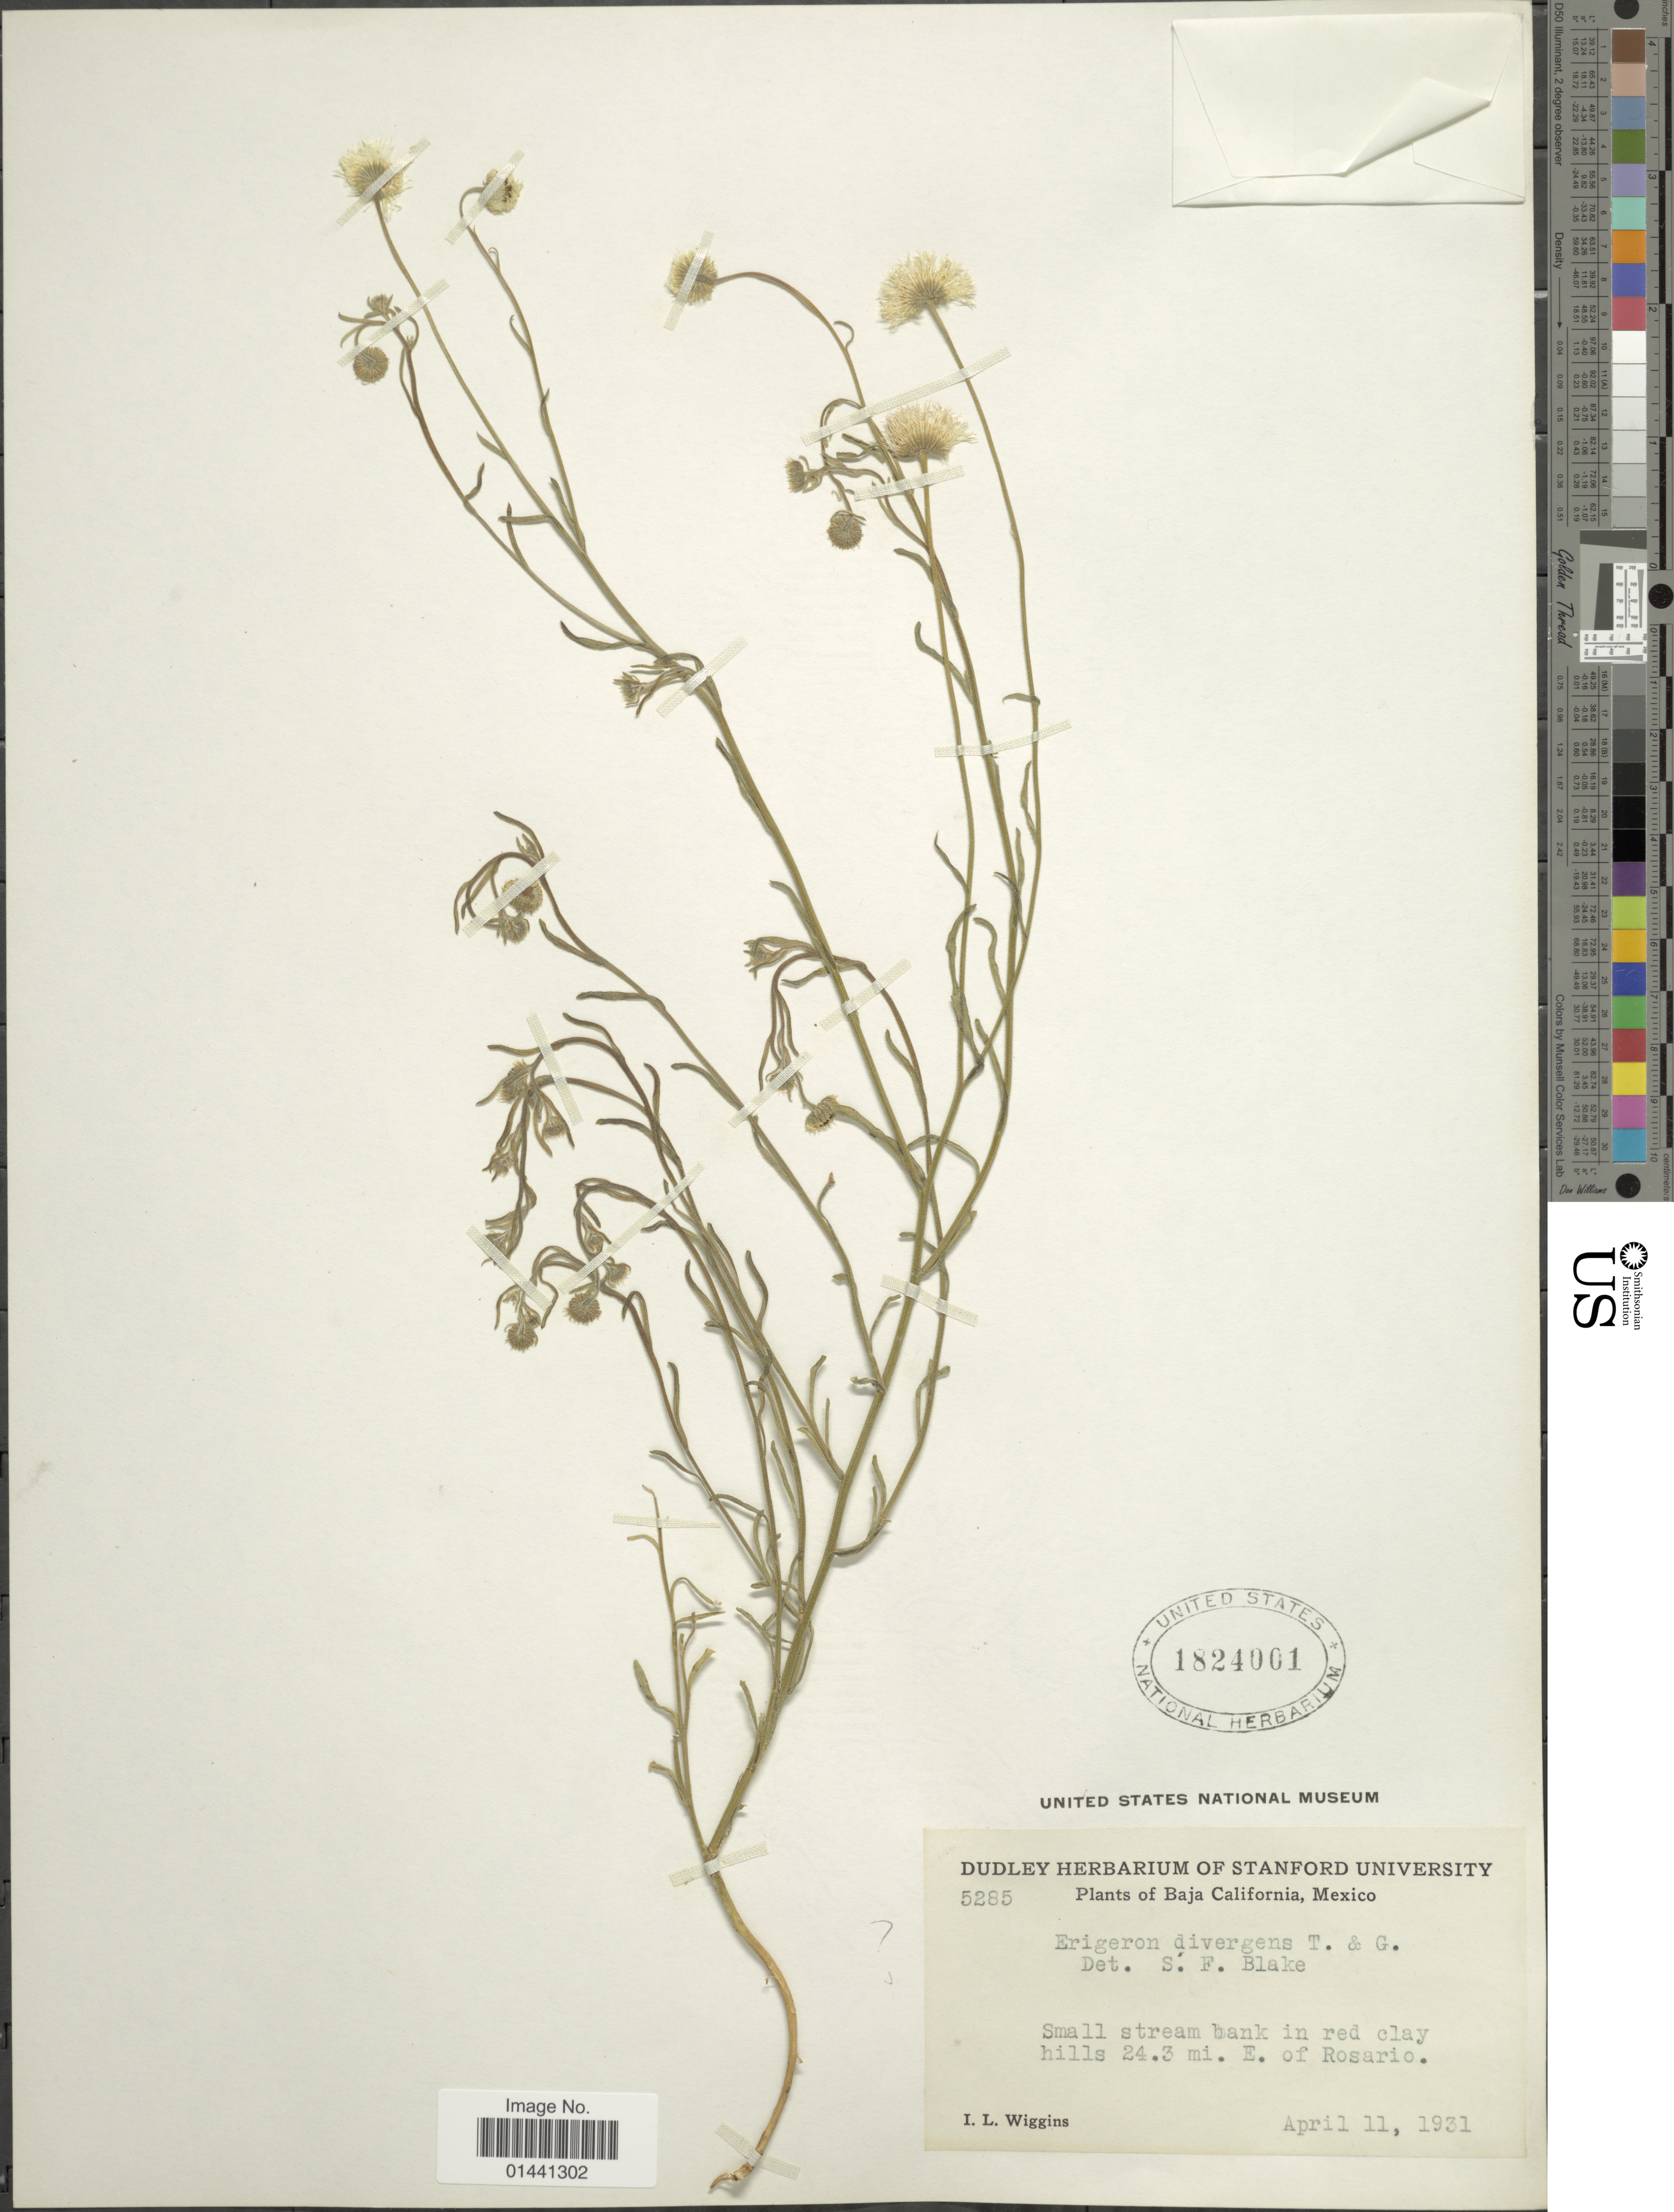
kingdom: Plantae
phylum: Tracheophyta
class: Magnoliopsida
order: Asterales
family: Asteraceae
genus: Erigeron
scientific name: Erigeron divergens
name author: Torr. & A. Gray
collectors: I. L. Wiggins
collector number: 5285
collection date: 1931-04-11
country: Mexico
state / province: Baja California Sur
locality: Small stream bank in red clay hills, 24.3 mi. E. of Rosario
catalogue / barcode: US 1824001